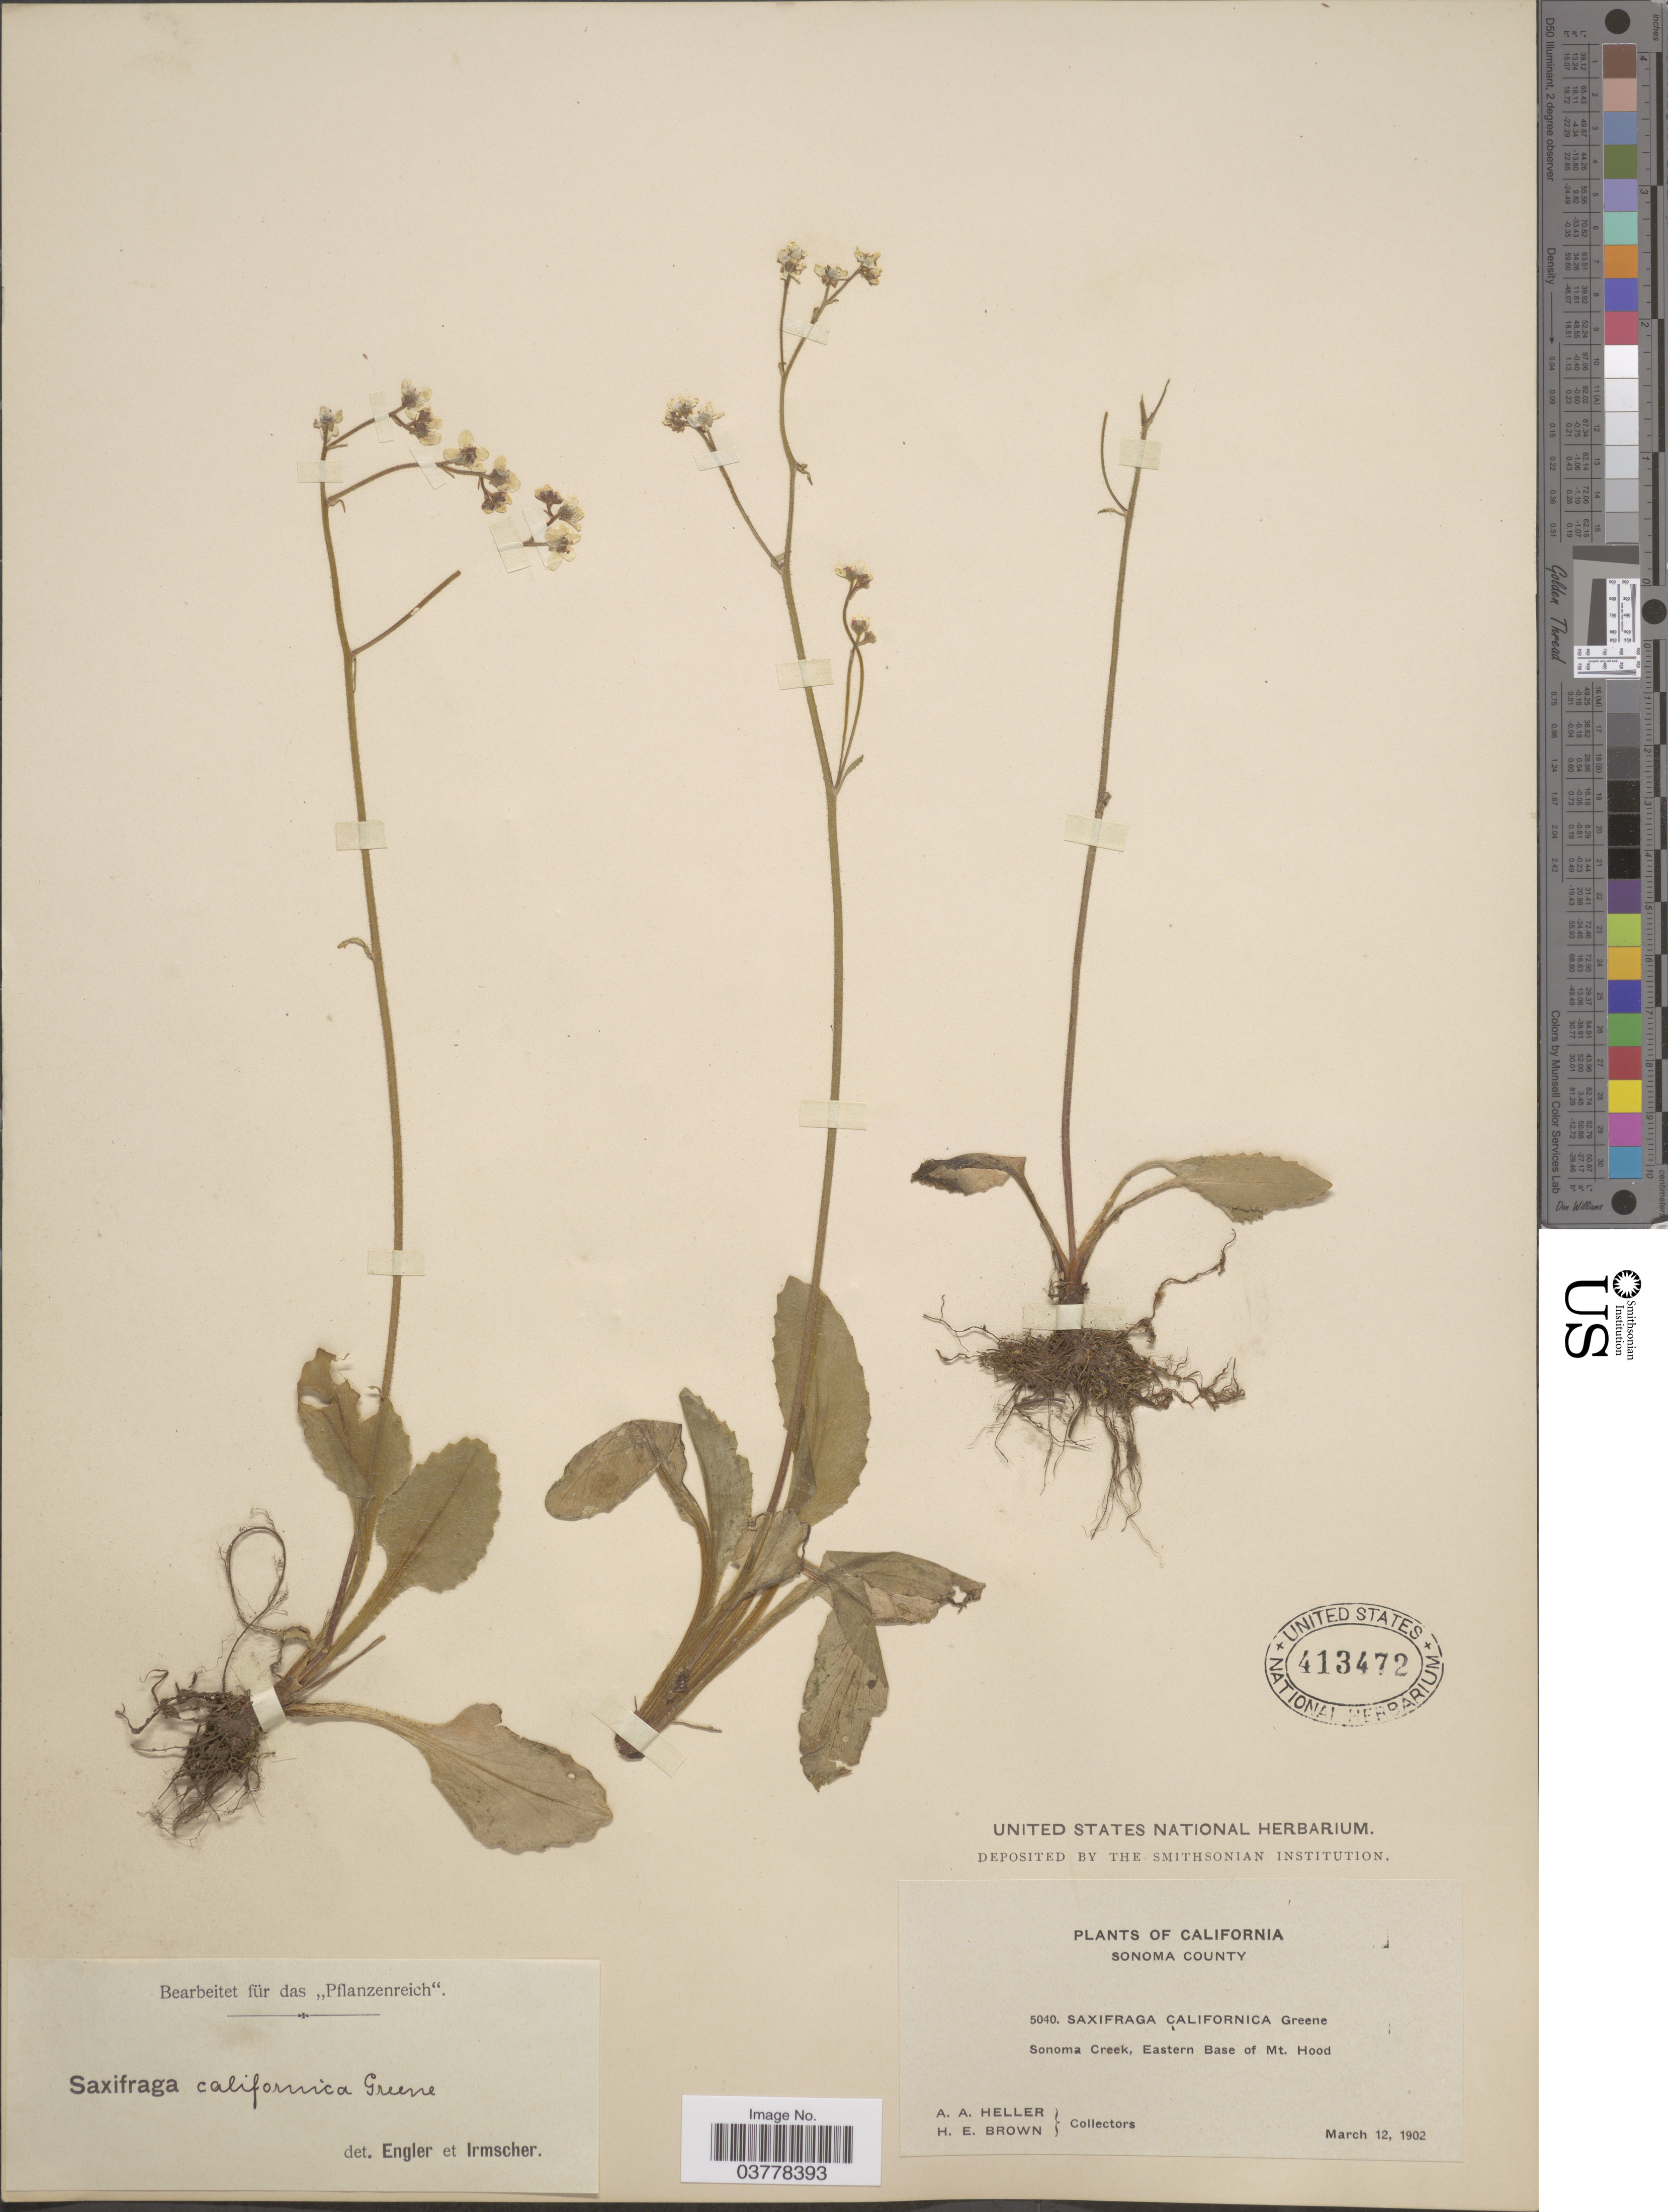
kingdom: Plantae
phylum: Tracheophyta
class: Magnoliopsida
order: Saxifragales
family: Saxifragaceae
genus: Micranthes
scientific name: Micranthes californica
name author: (Greene) Small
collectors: A. A. Heller & H. E. Brown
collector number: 5040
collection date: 1902-03-12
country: United States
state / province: California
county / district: Sonoma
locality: Sonoma County. Sonoma Creek, Eastern Base of Mt. Hood.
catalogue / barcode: US 413472